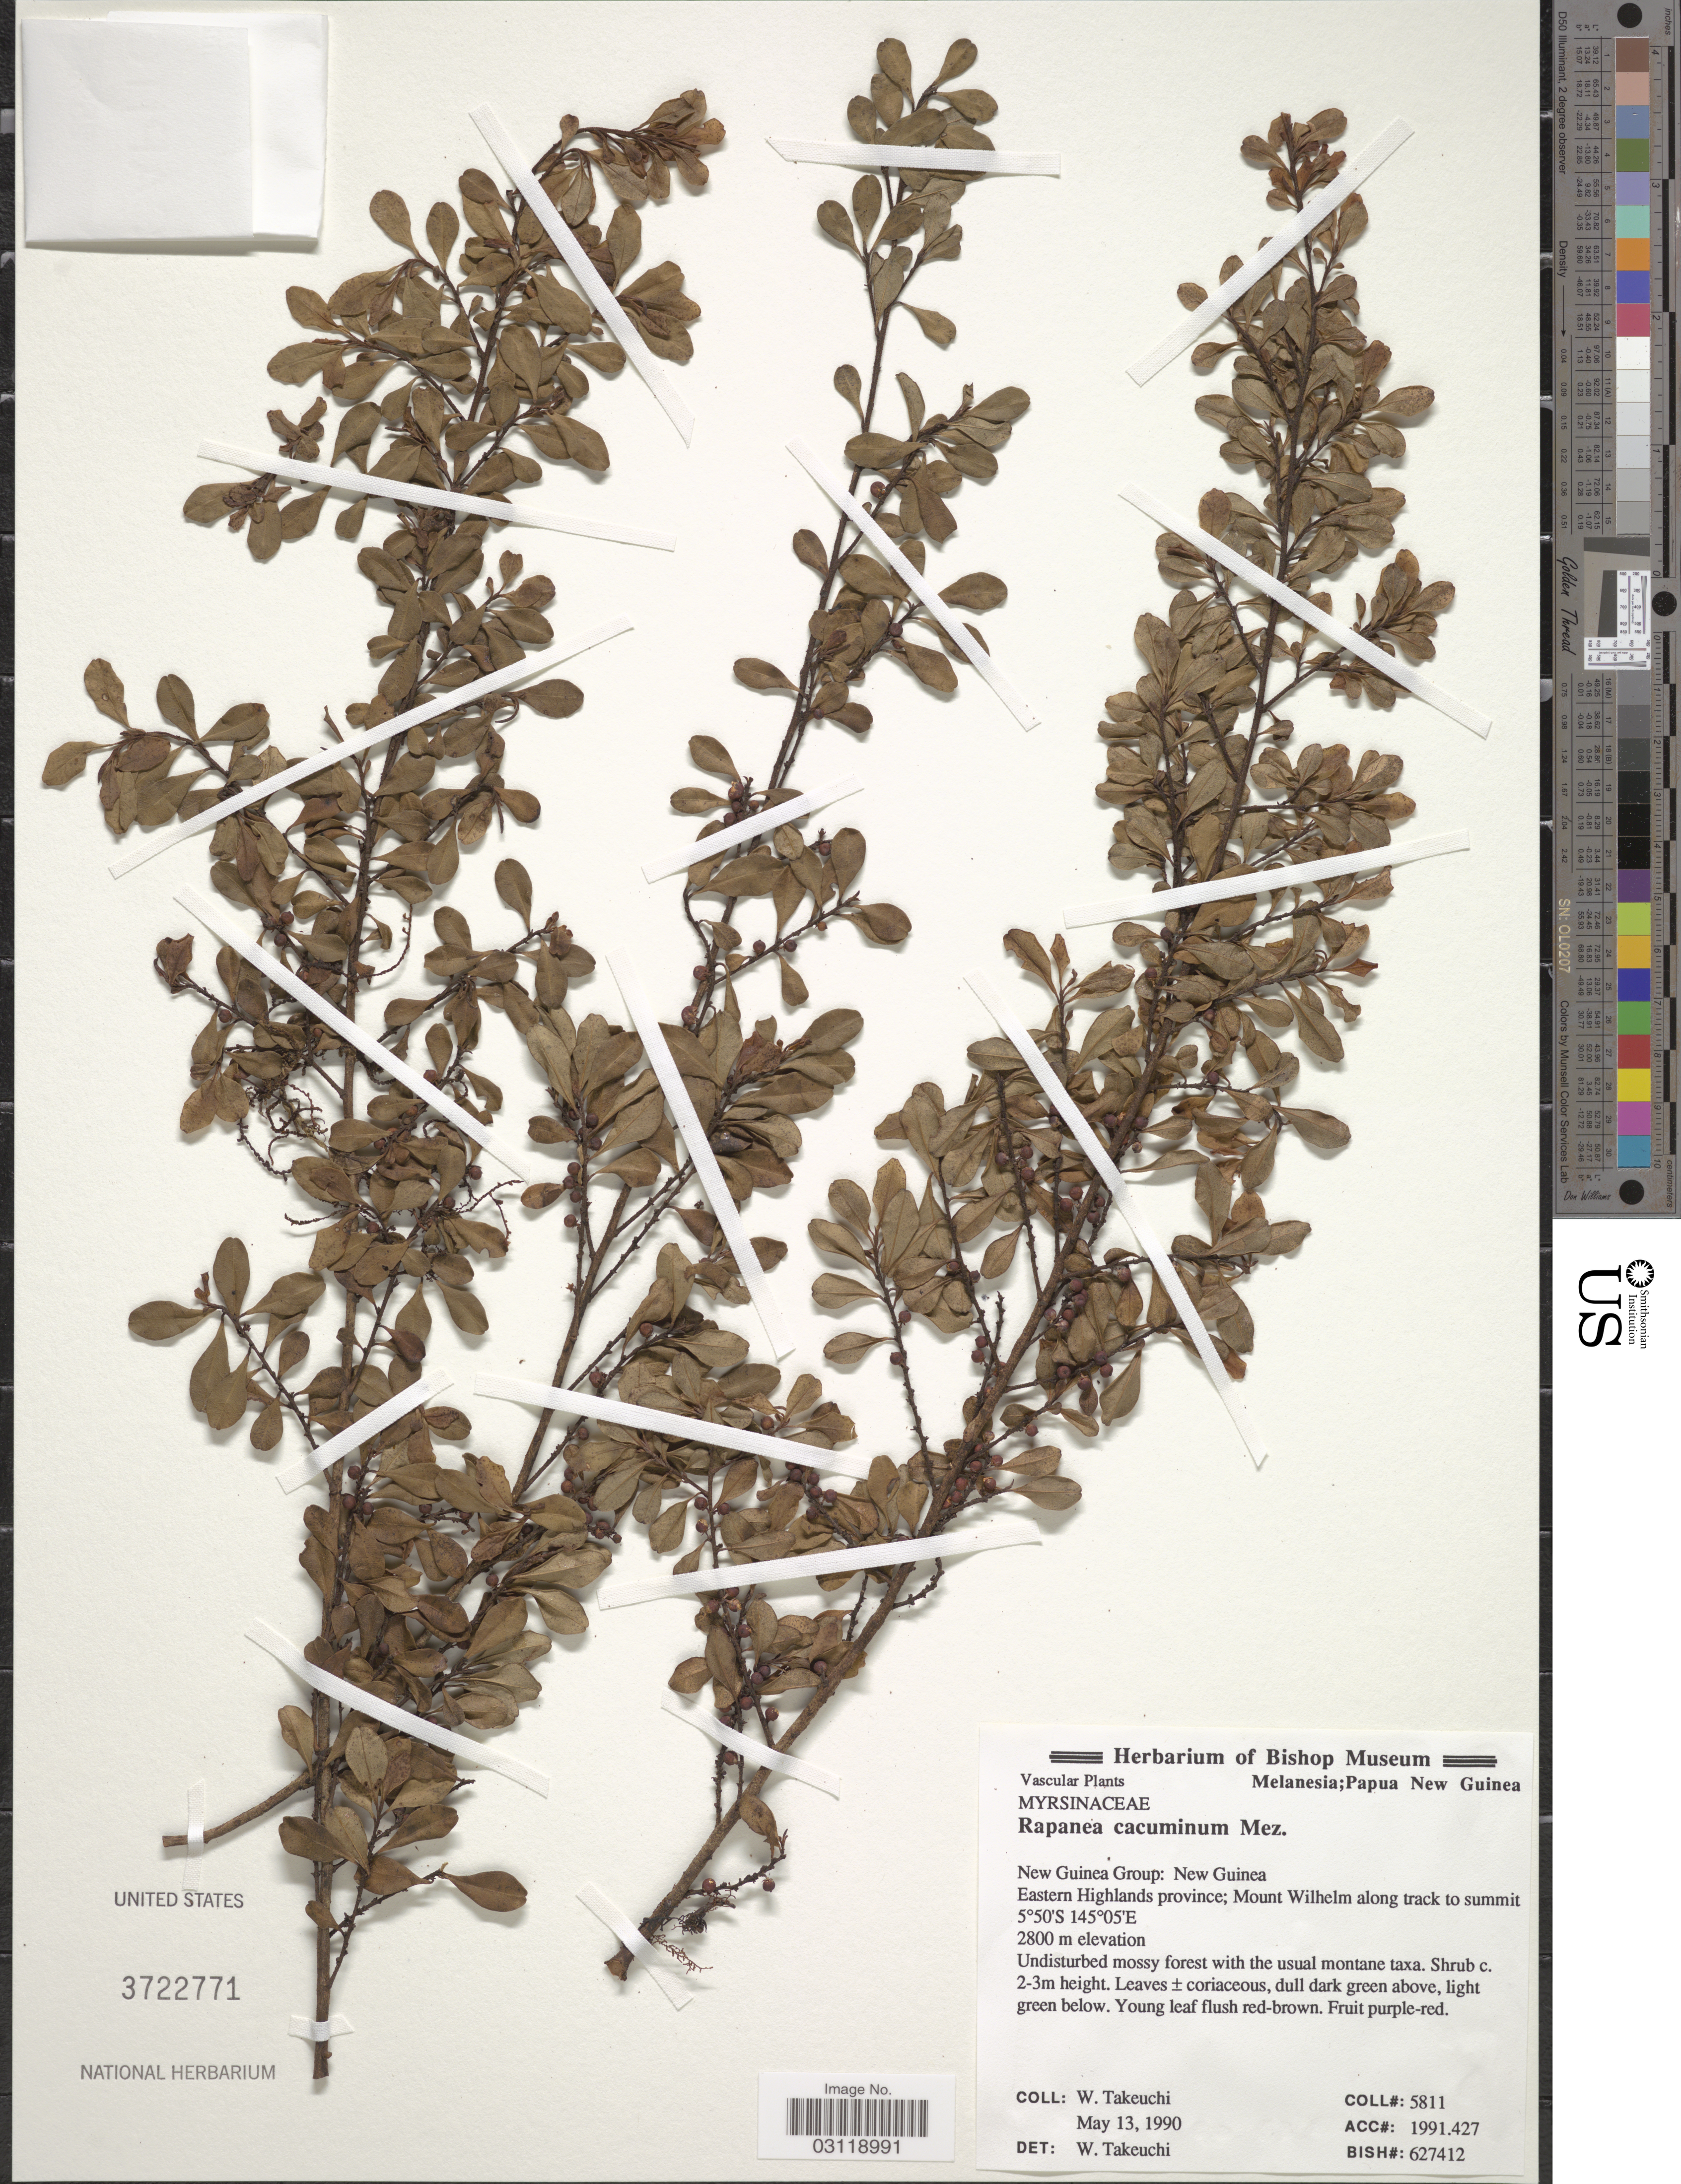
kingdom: Plantae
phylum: Tracheophyta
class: Magnoliopsida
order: Ericales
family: Primulaceae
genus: Rapanea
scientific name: Rapanea cacuminum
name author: Mez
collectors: W. Takeuchi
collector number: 5811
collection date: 1990-05-13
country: Papua New Guinea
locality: New Guinea Group: New Guinea. Eastern Highlands province; Mount Wilhelm along track to summit.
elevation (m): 2800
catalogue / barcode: US 3722771